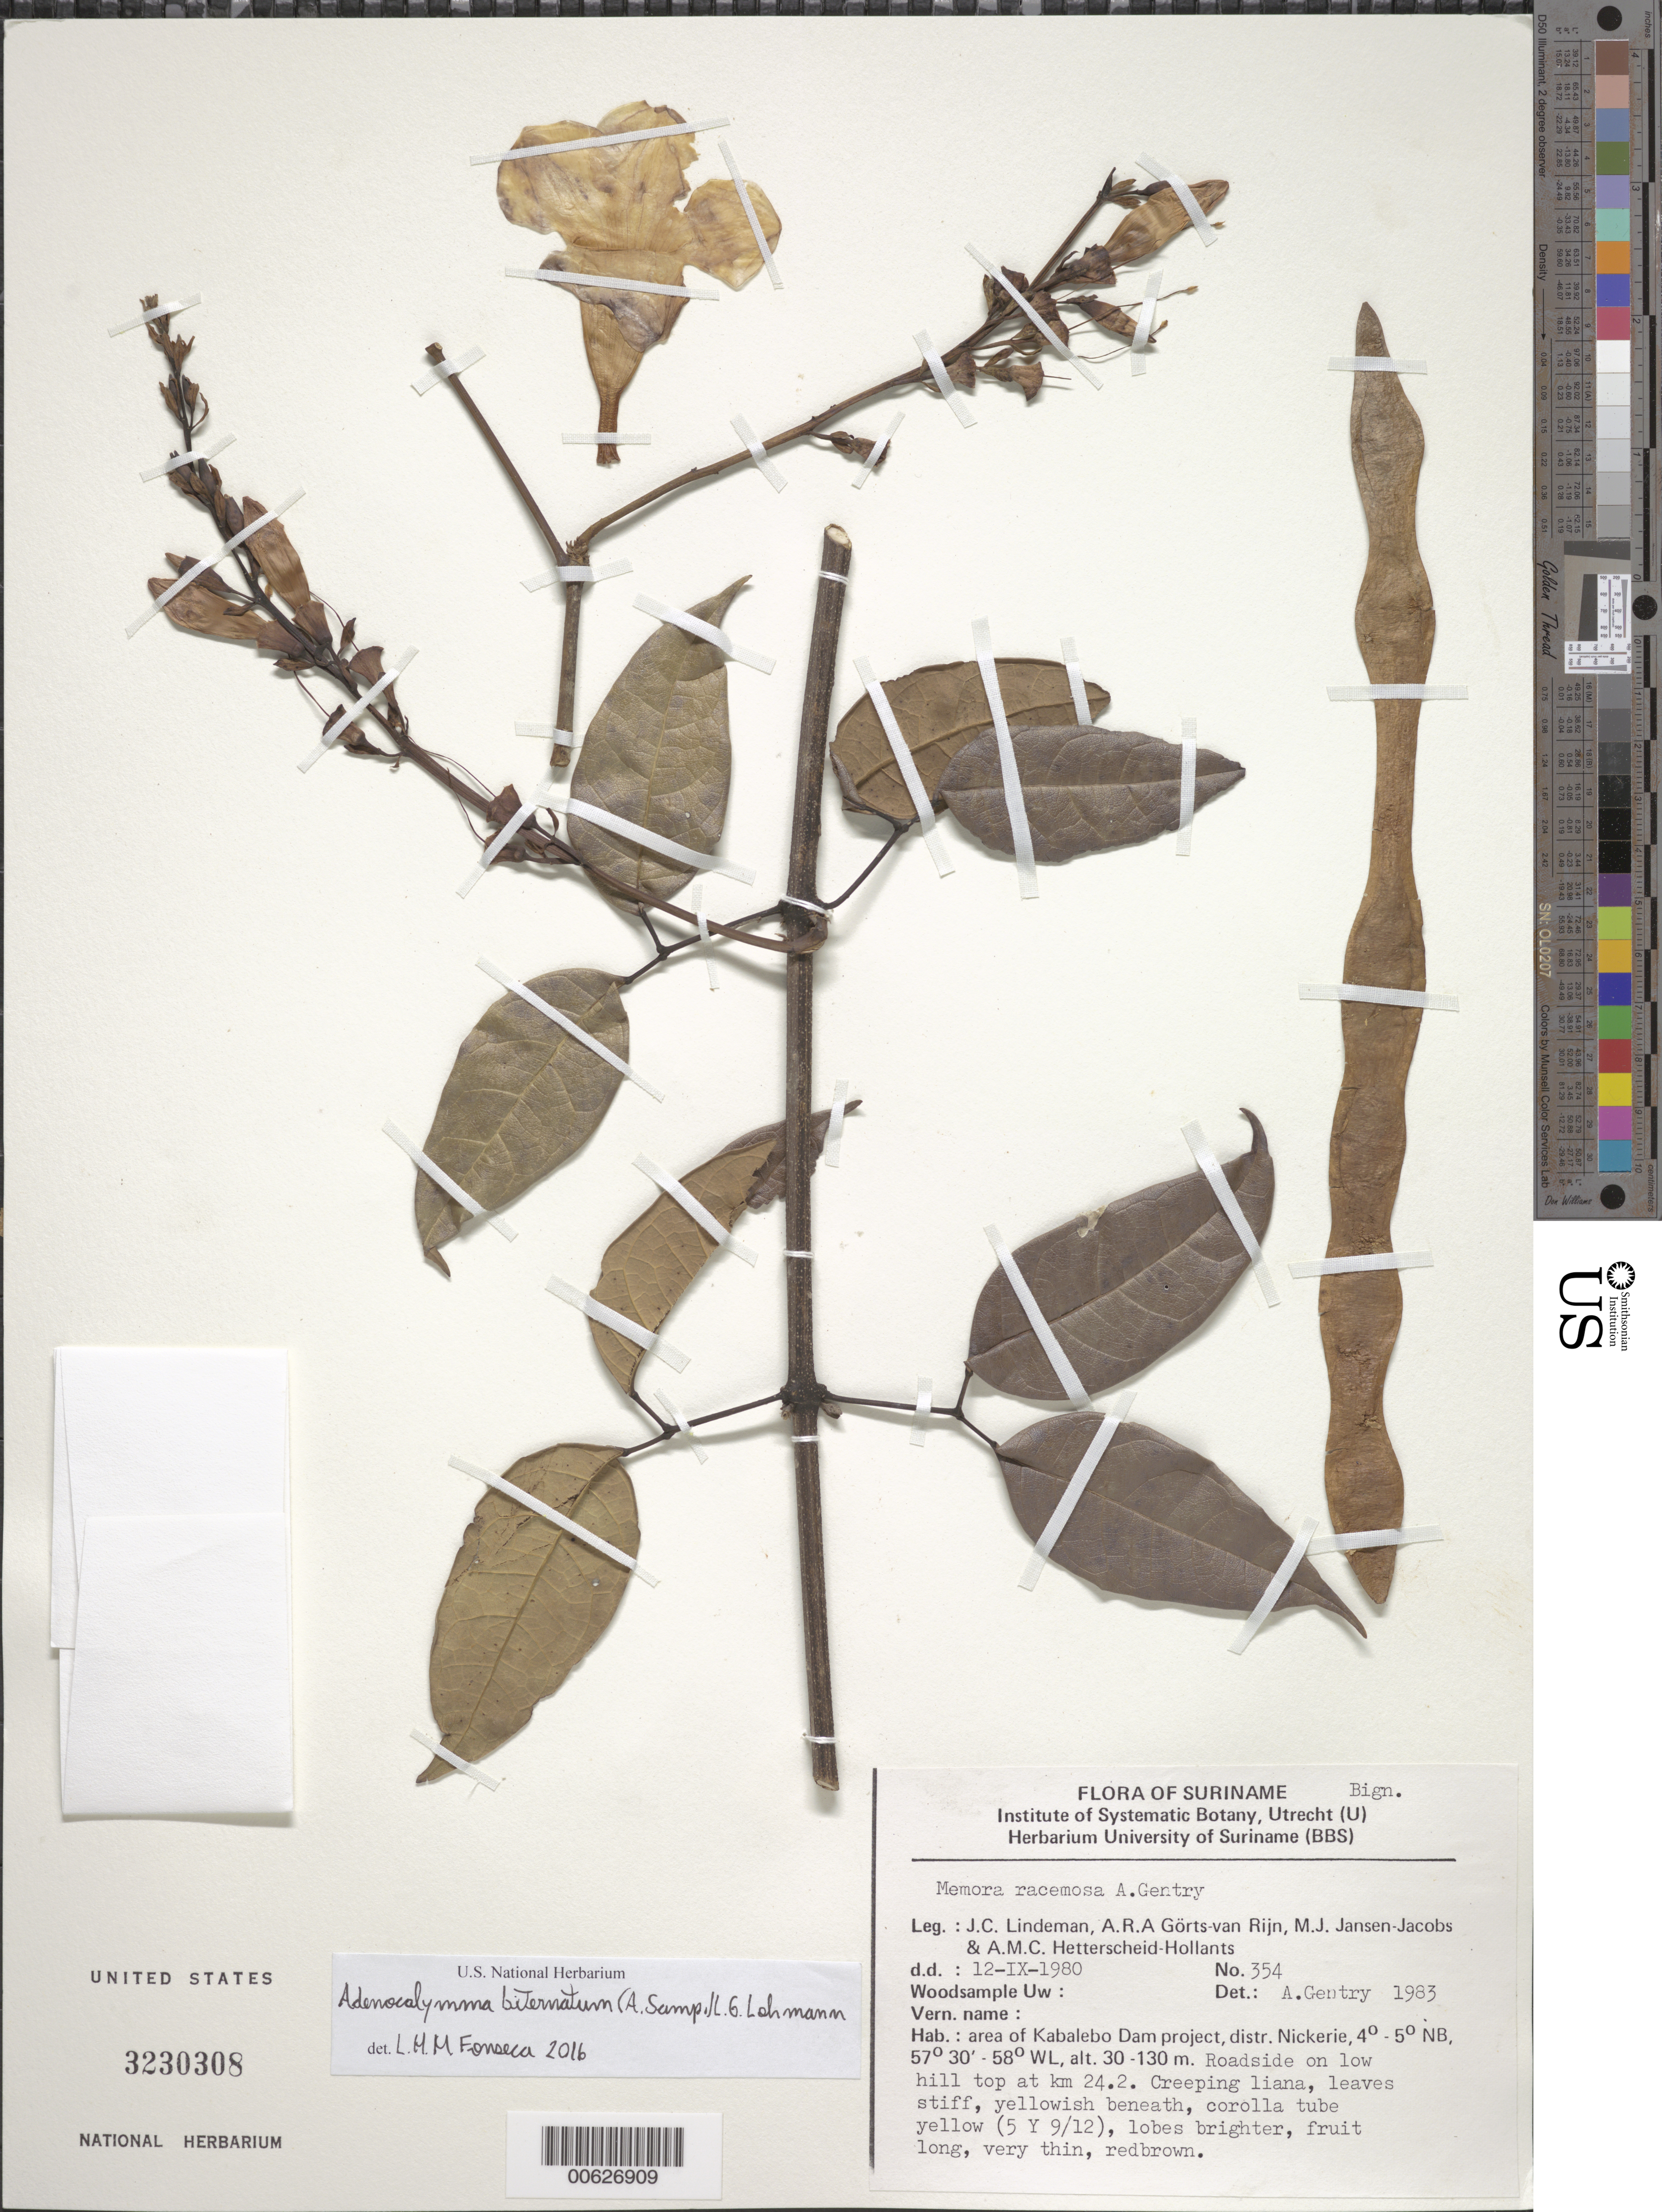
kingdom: Plantae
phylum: Tracheophyta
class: Magnoliopsida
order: Lamiales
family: Bignoniaceae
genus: Adenocalymma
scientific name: Adenocalymma racemosum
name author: (A.H. Gentry) L.G. Lohmann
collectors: J. C. Lindeman, A. .R. A. Görts-van Rijn, M. J. Jansen-Jacobs & A. Hetterscheid-Hollants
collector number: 80 354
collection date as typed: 12-Sep-80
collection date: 1980-09-12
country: Suriname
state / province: Nickerie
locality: Kabalebo Dam project area, low hilltop at km 24.2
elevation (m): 30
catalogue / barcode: US 3230308